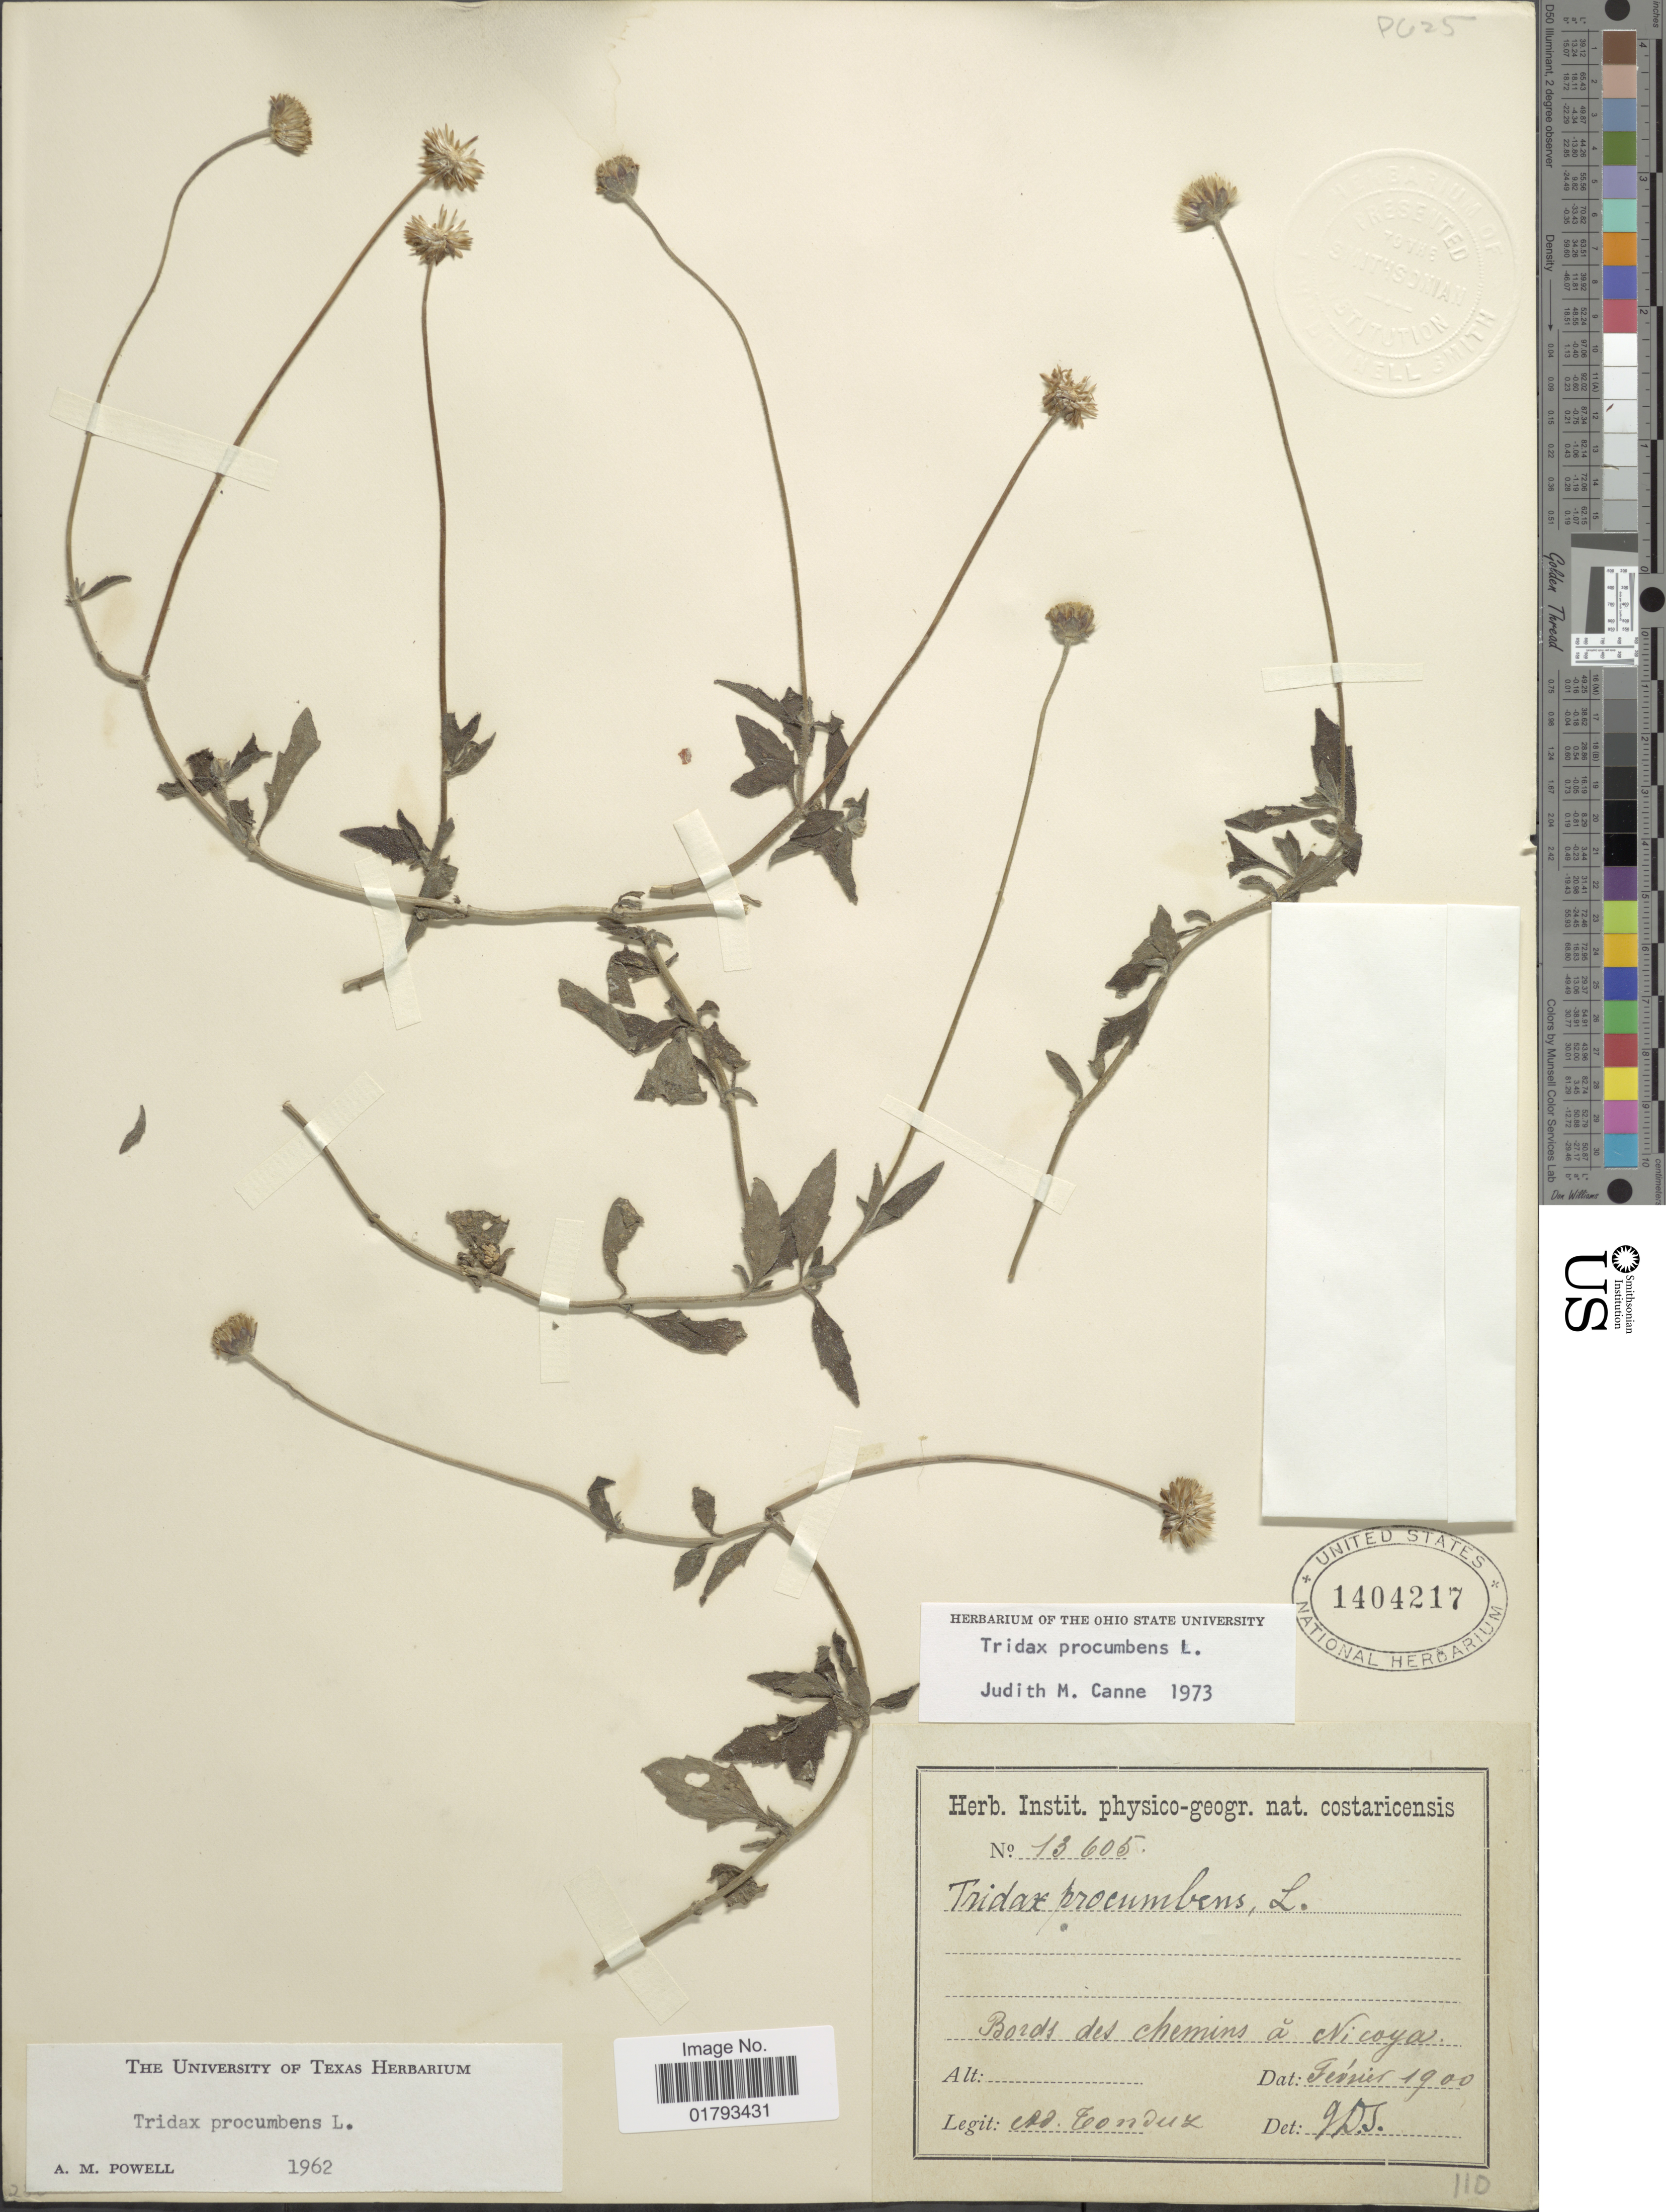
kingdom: Plantae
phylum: Tracheophyta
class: Magnoliopsida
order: Asterales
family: Asteraceae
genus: Tridax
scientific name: Tridax procumbens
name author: L.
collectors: A. Tonduz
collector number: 13605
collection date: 1900-02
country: Costa Rica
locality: Bords des chemins a Nicoya.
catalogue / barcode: US 1404217